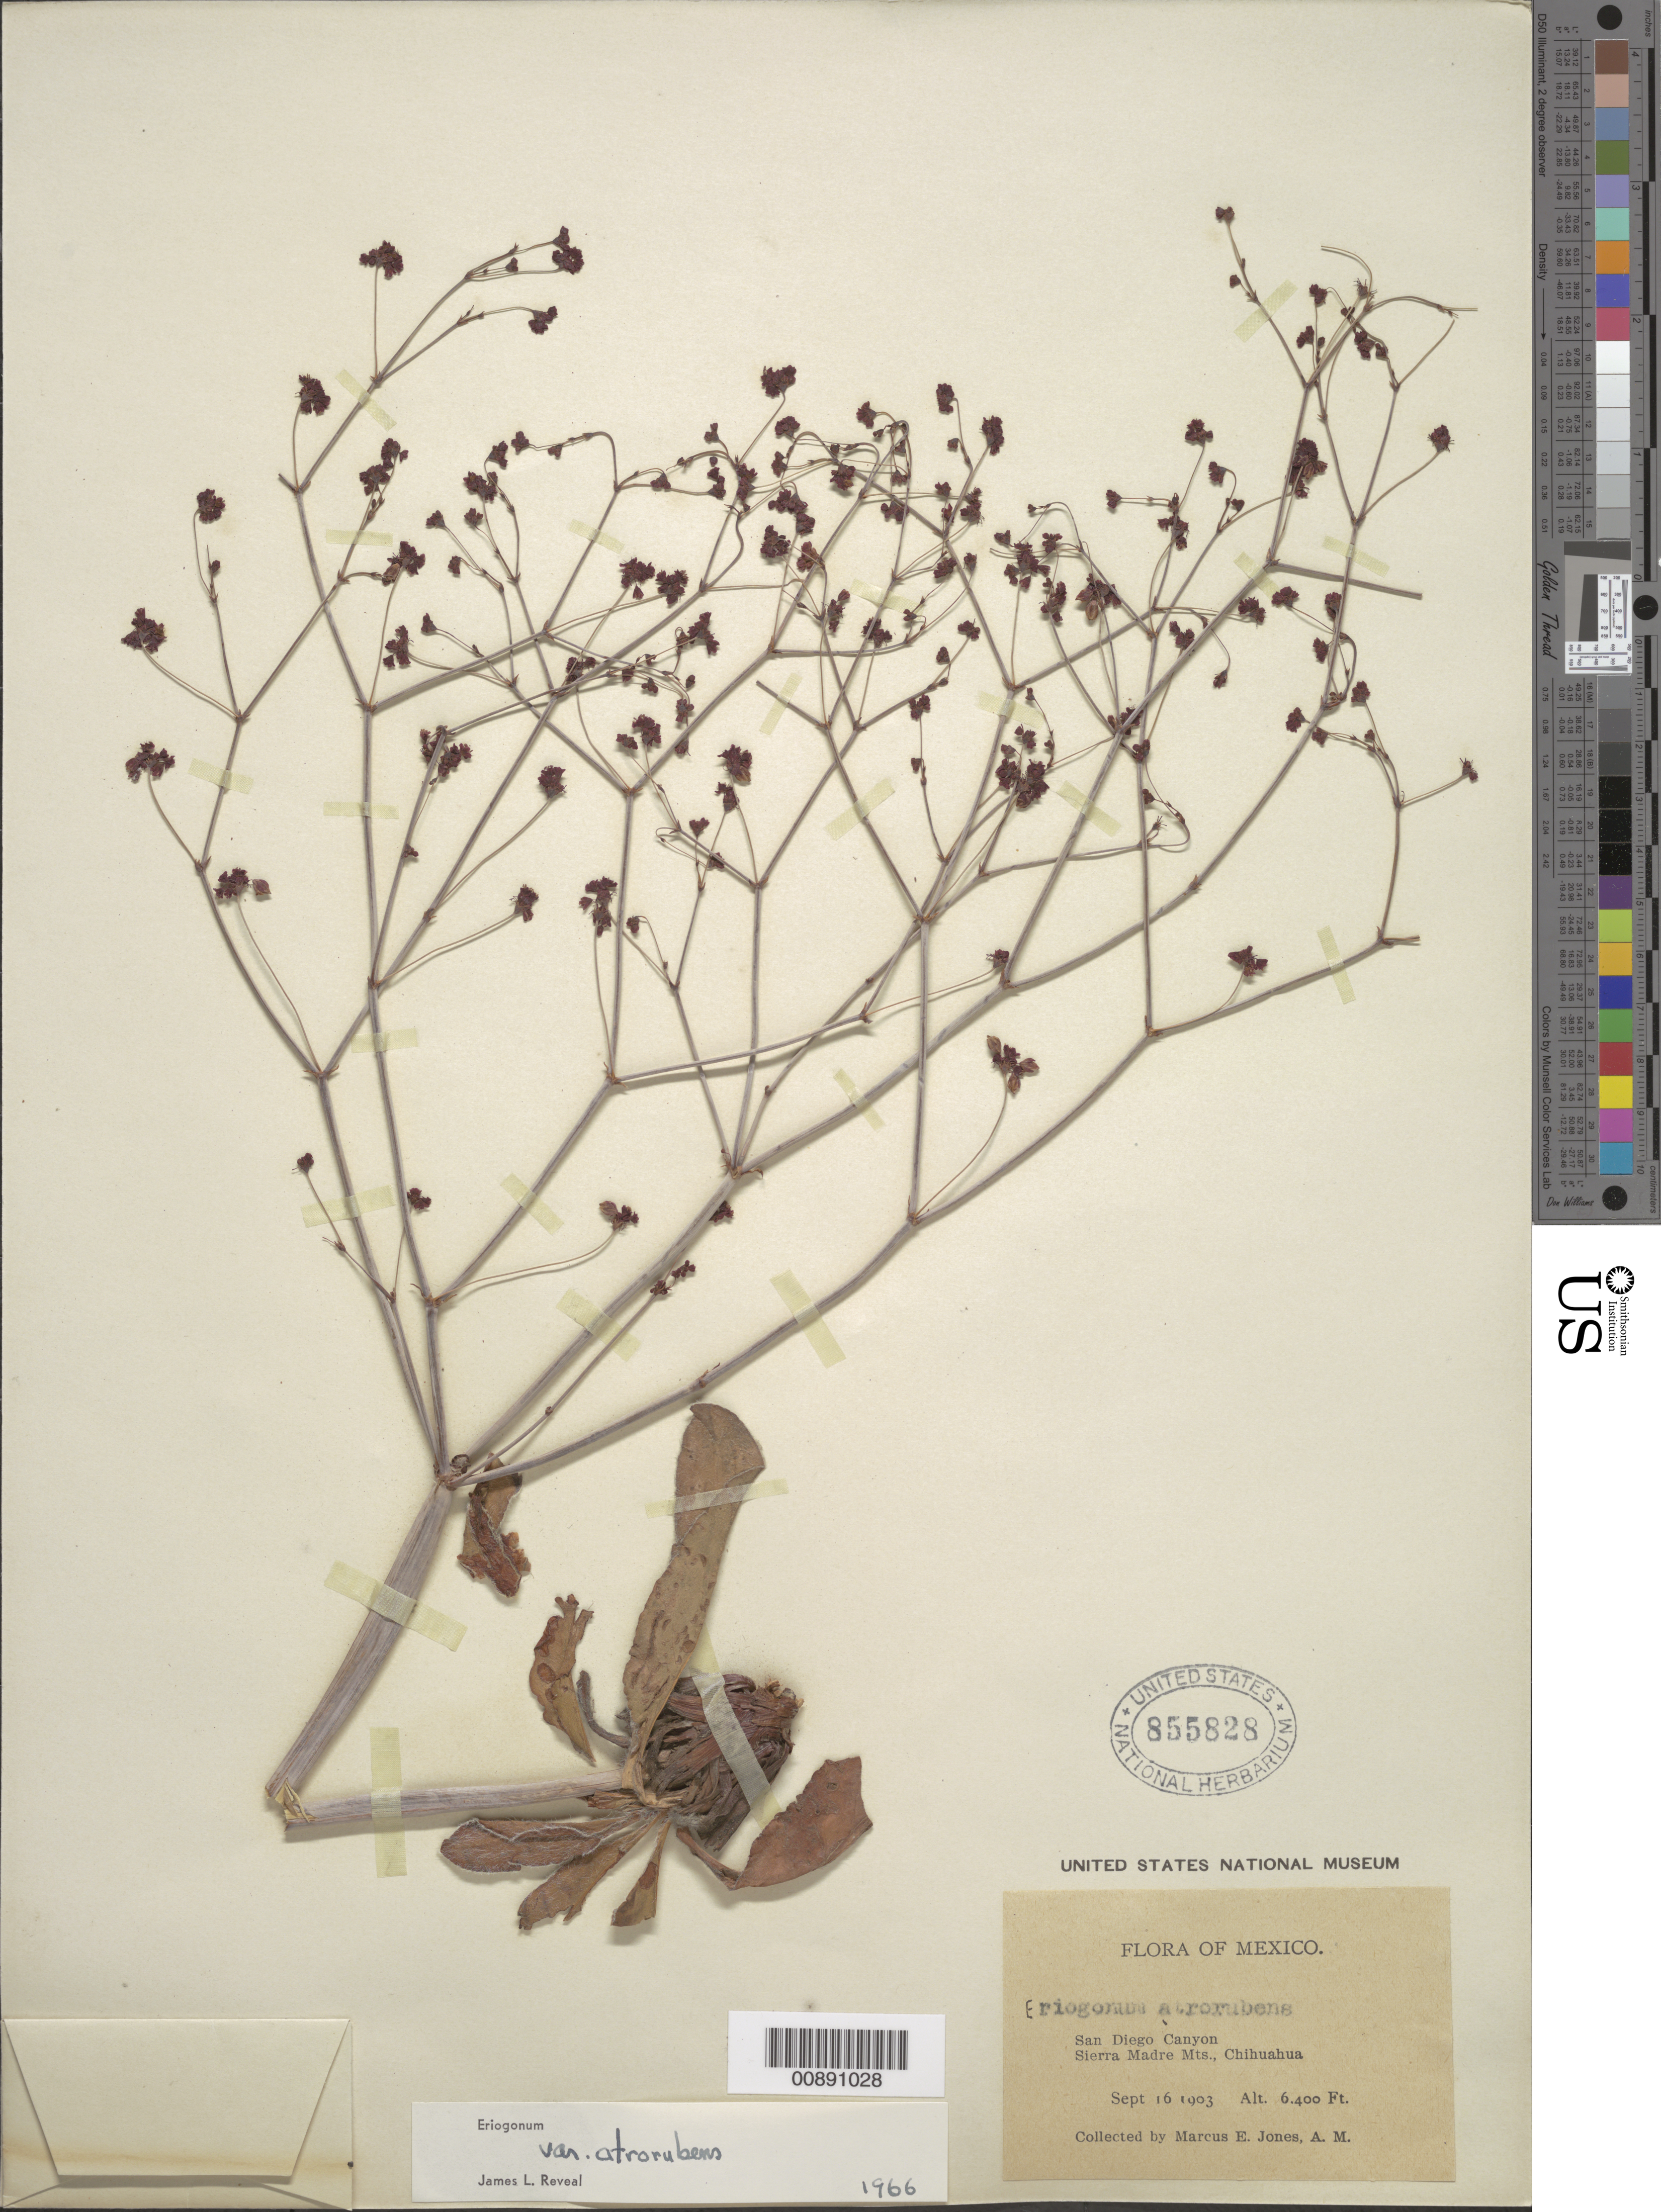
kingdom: Plantae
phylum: Tracheophyta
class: Magnoliopsida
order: Caryophyllales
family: Polygonaceae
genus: Eriogonum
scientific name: Eriogonum atrorubens var. atrorubens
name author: Engelm.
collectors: M. E. Jones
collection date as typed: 16 Sep 1903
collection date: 1903-09-16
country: Mexico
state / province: Chihuahua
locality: San Diego Canyon. Sierra Madre Mts., Chihuahua.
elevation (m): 1951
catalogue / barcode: US 855828